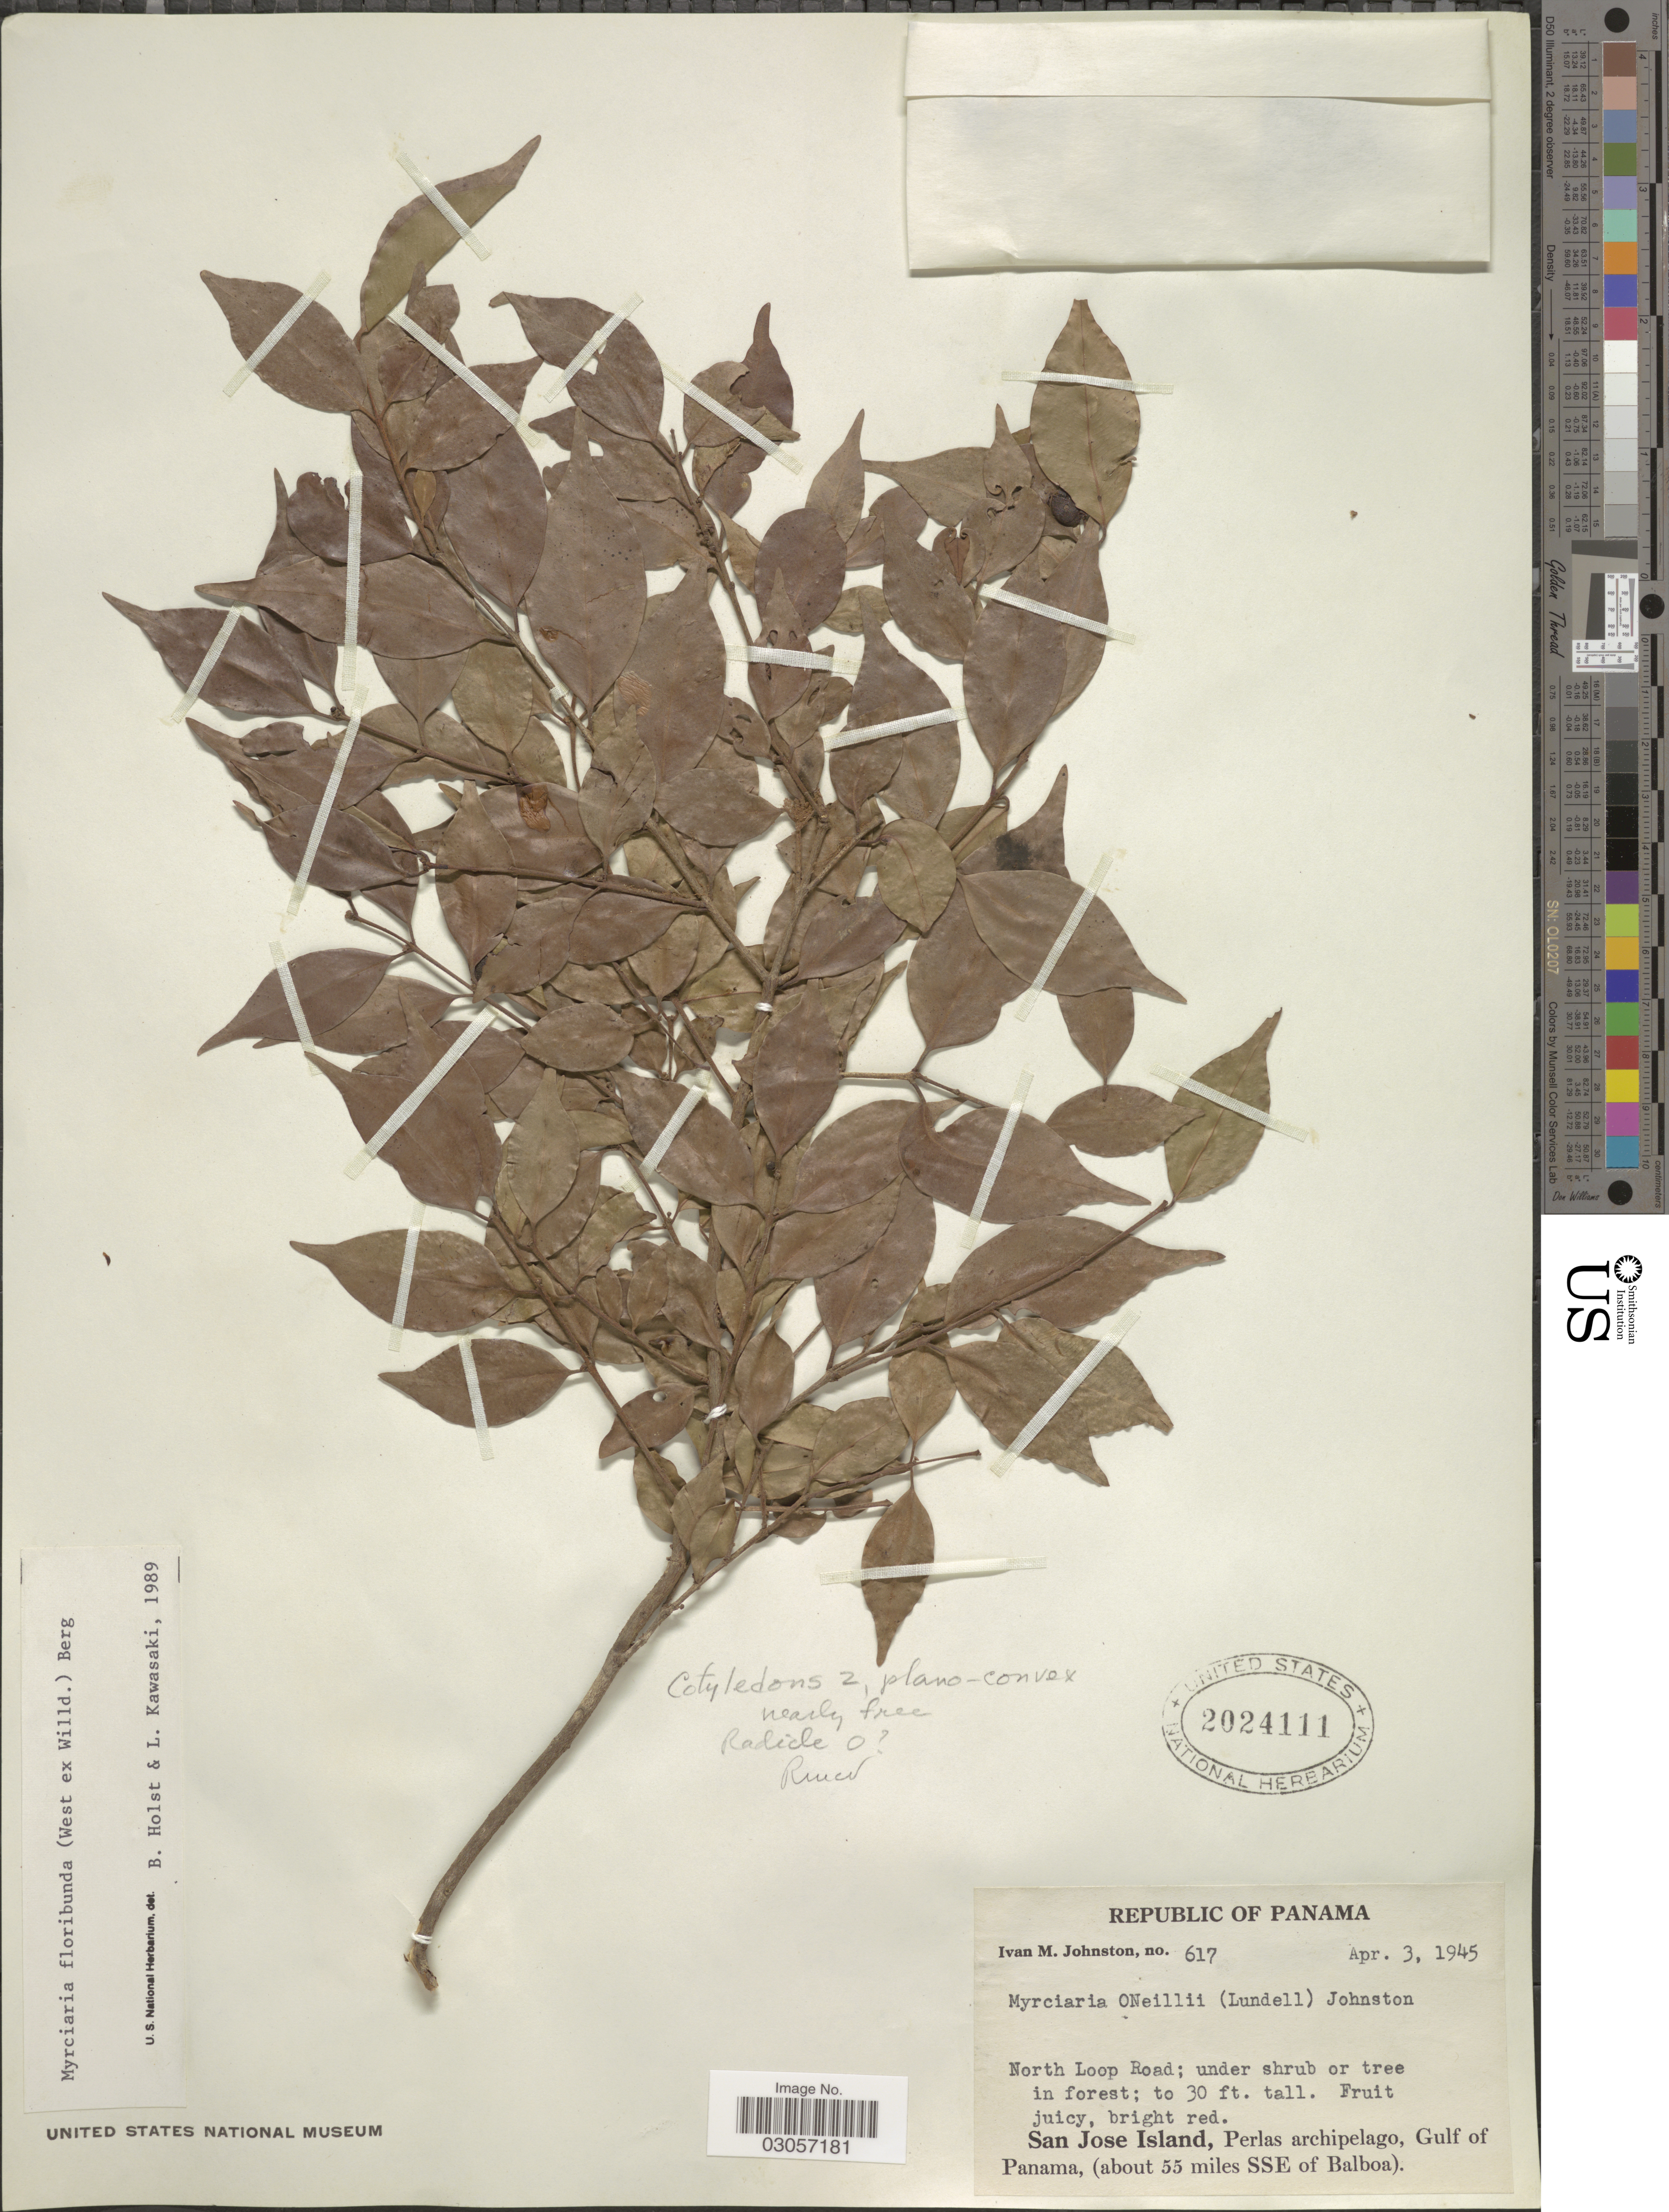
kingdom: Plantae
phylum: Tracheophyta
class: Magnoliopsida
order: Myrtales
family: Myrtaceae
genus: Myrciaria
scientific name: Myrciaria floribunda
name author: (H. West ex Willd.) O. Berg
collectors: I.M. Johnston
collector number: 617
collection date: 1945-04-03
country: Panama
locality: North Loop Road, San Jose Island, Perlas archipelago, Gulf of Panama, (about 55 miles SSE of Balboa).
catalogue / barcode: US 2024111